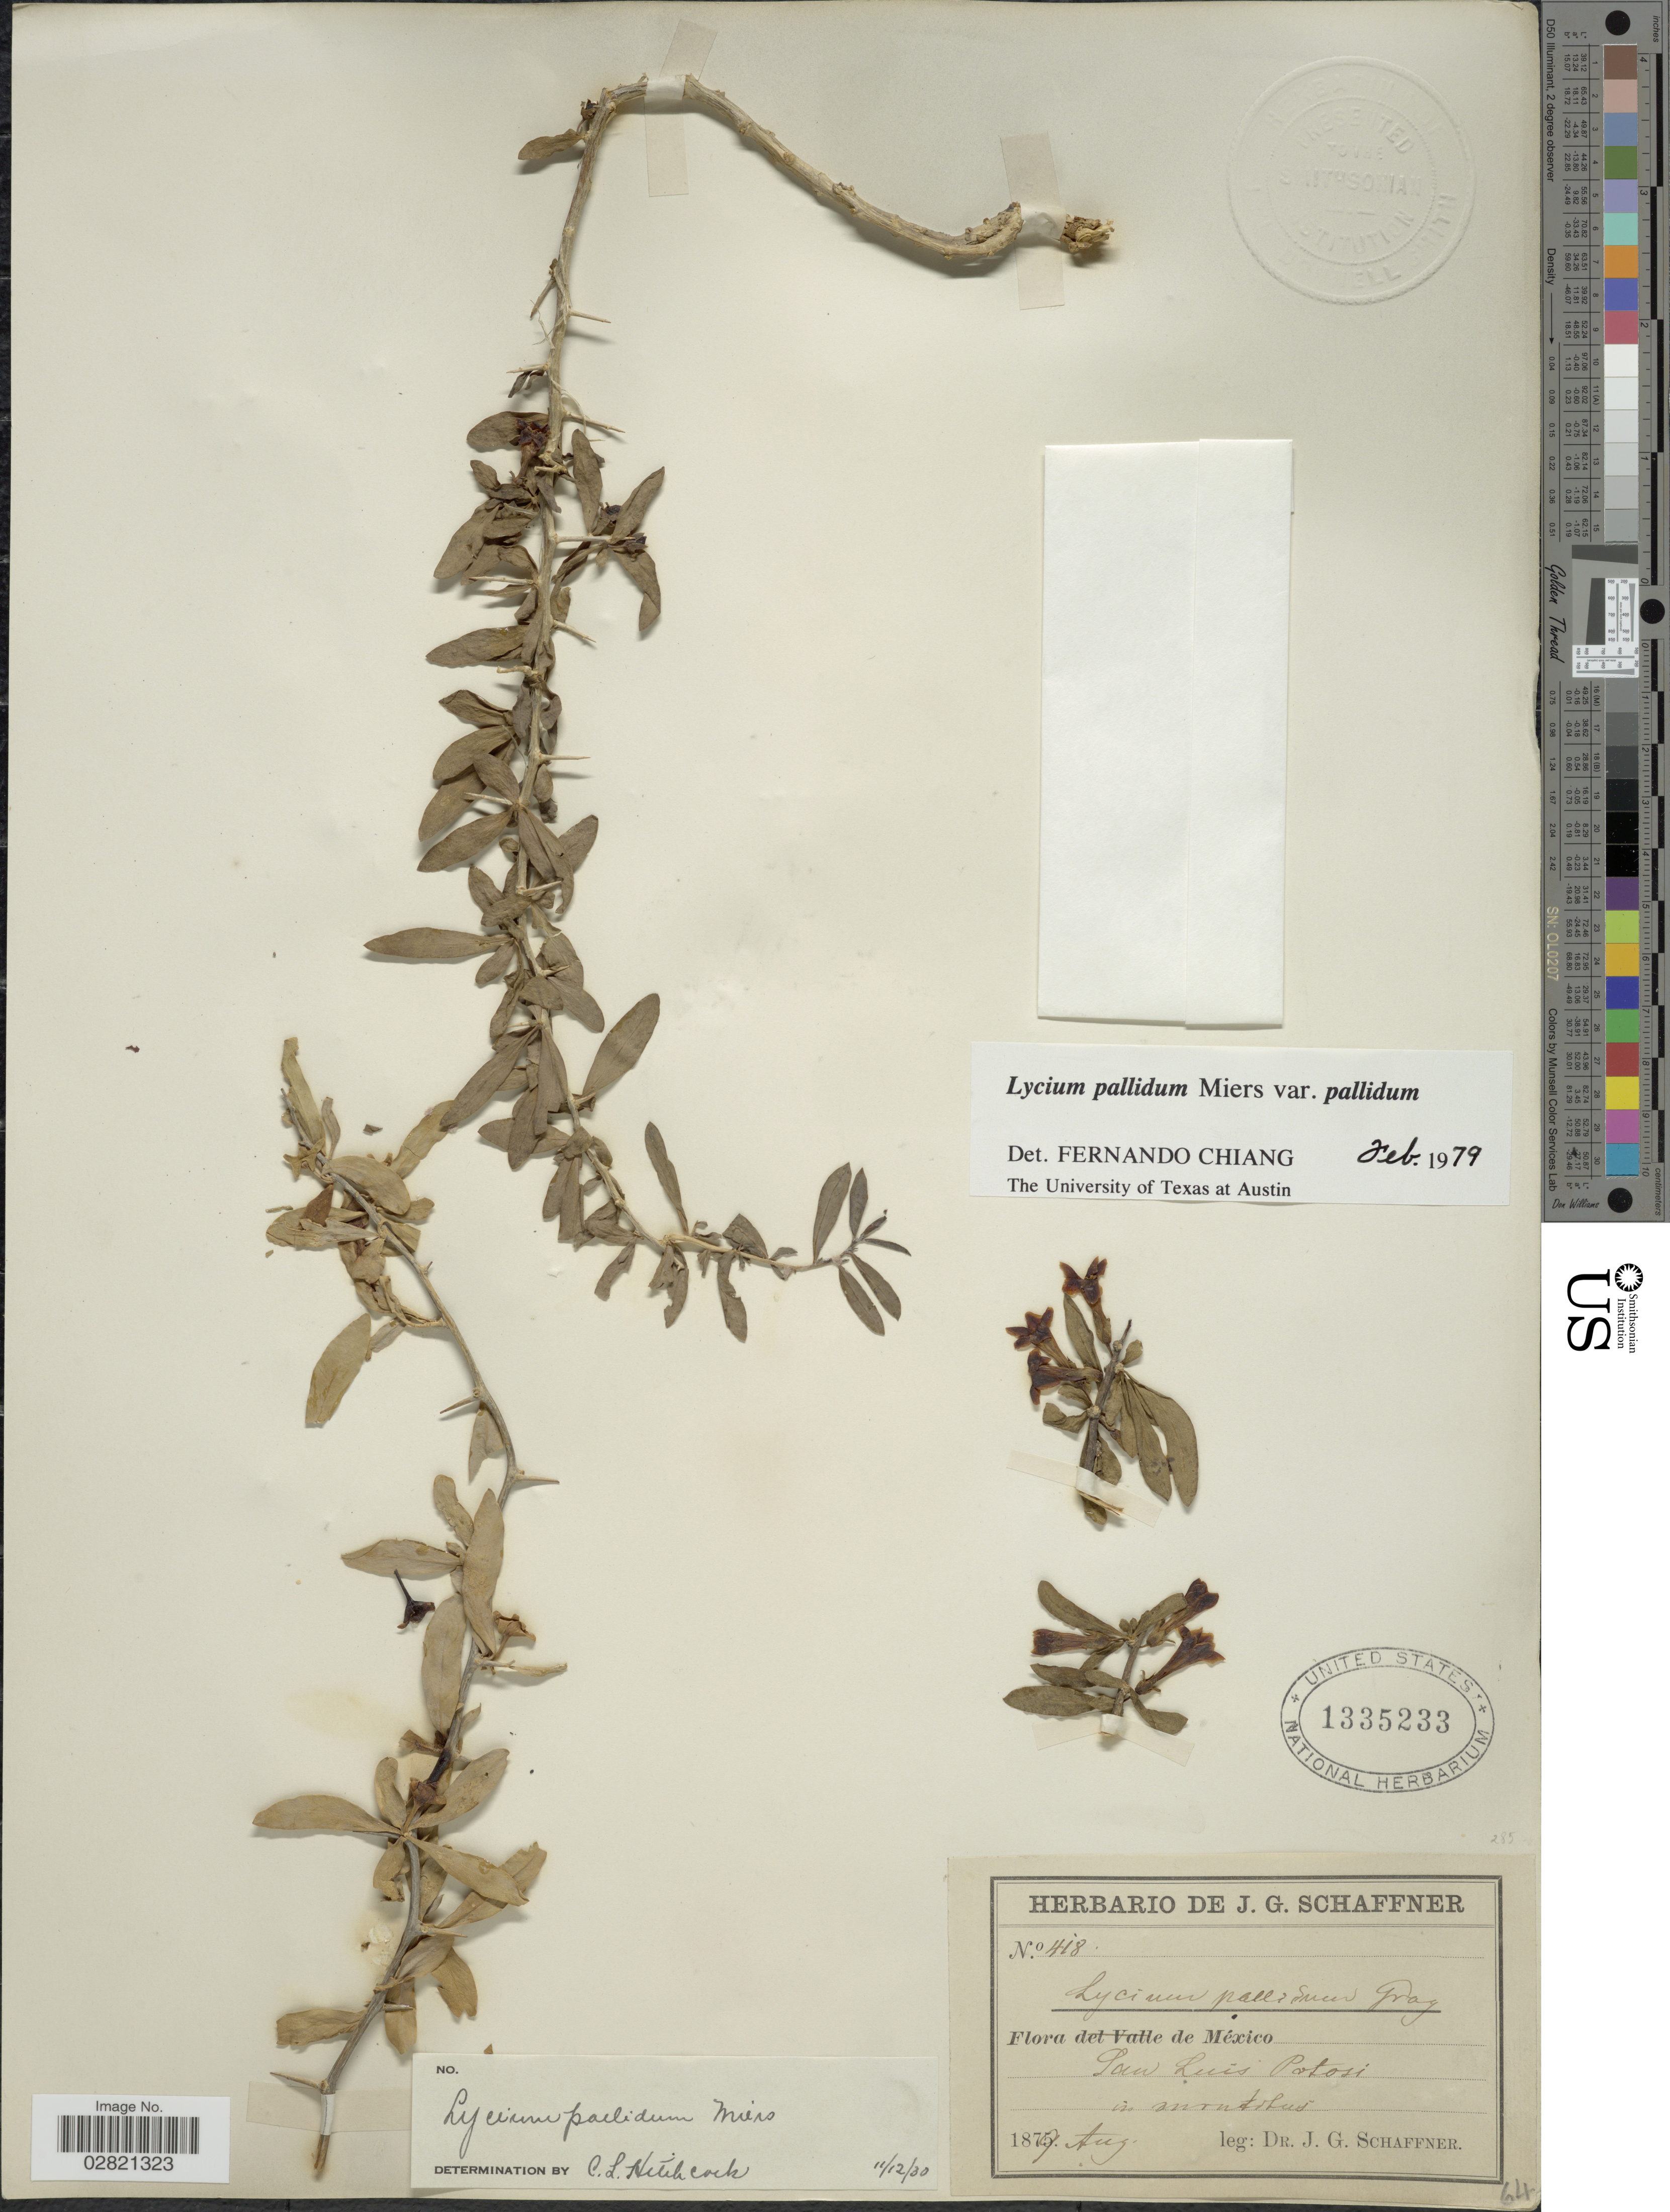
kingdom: Plantae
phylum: Tracheophyta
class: Magnoliopsida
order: Solanales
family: Solanaceae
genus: Lycium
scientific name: Lycium pallidum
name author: Miers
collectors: J. G. Schaffner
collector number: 418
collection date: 1879-08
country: Mexico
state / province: San Luis Potosí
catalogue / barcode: US 1335233